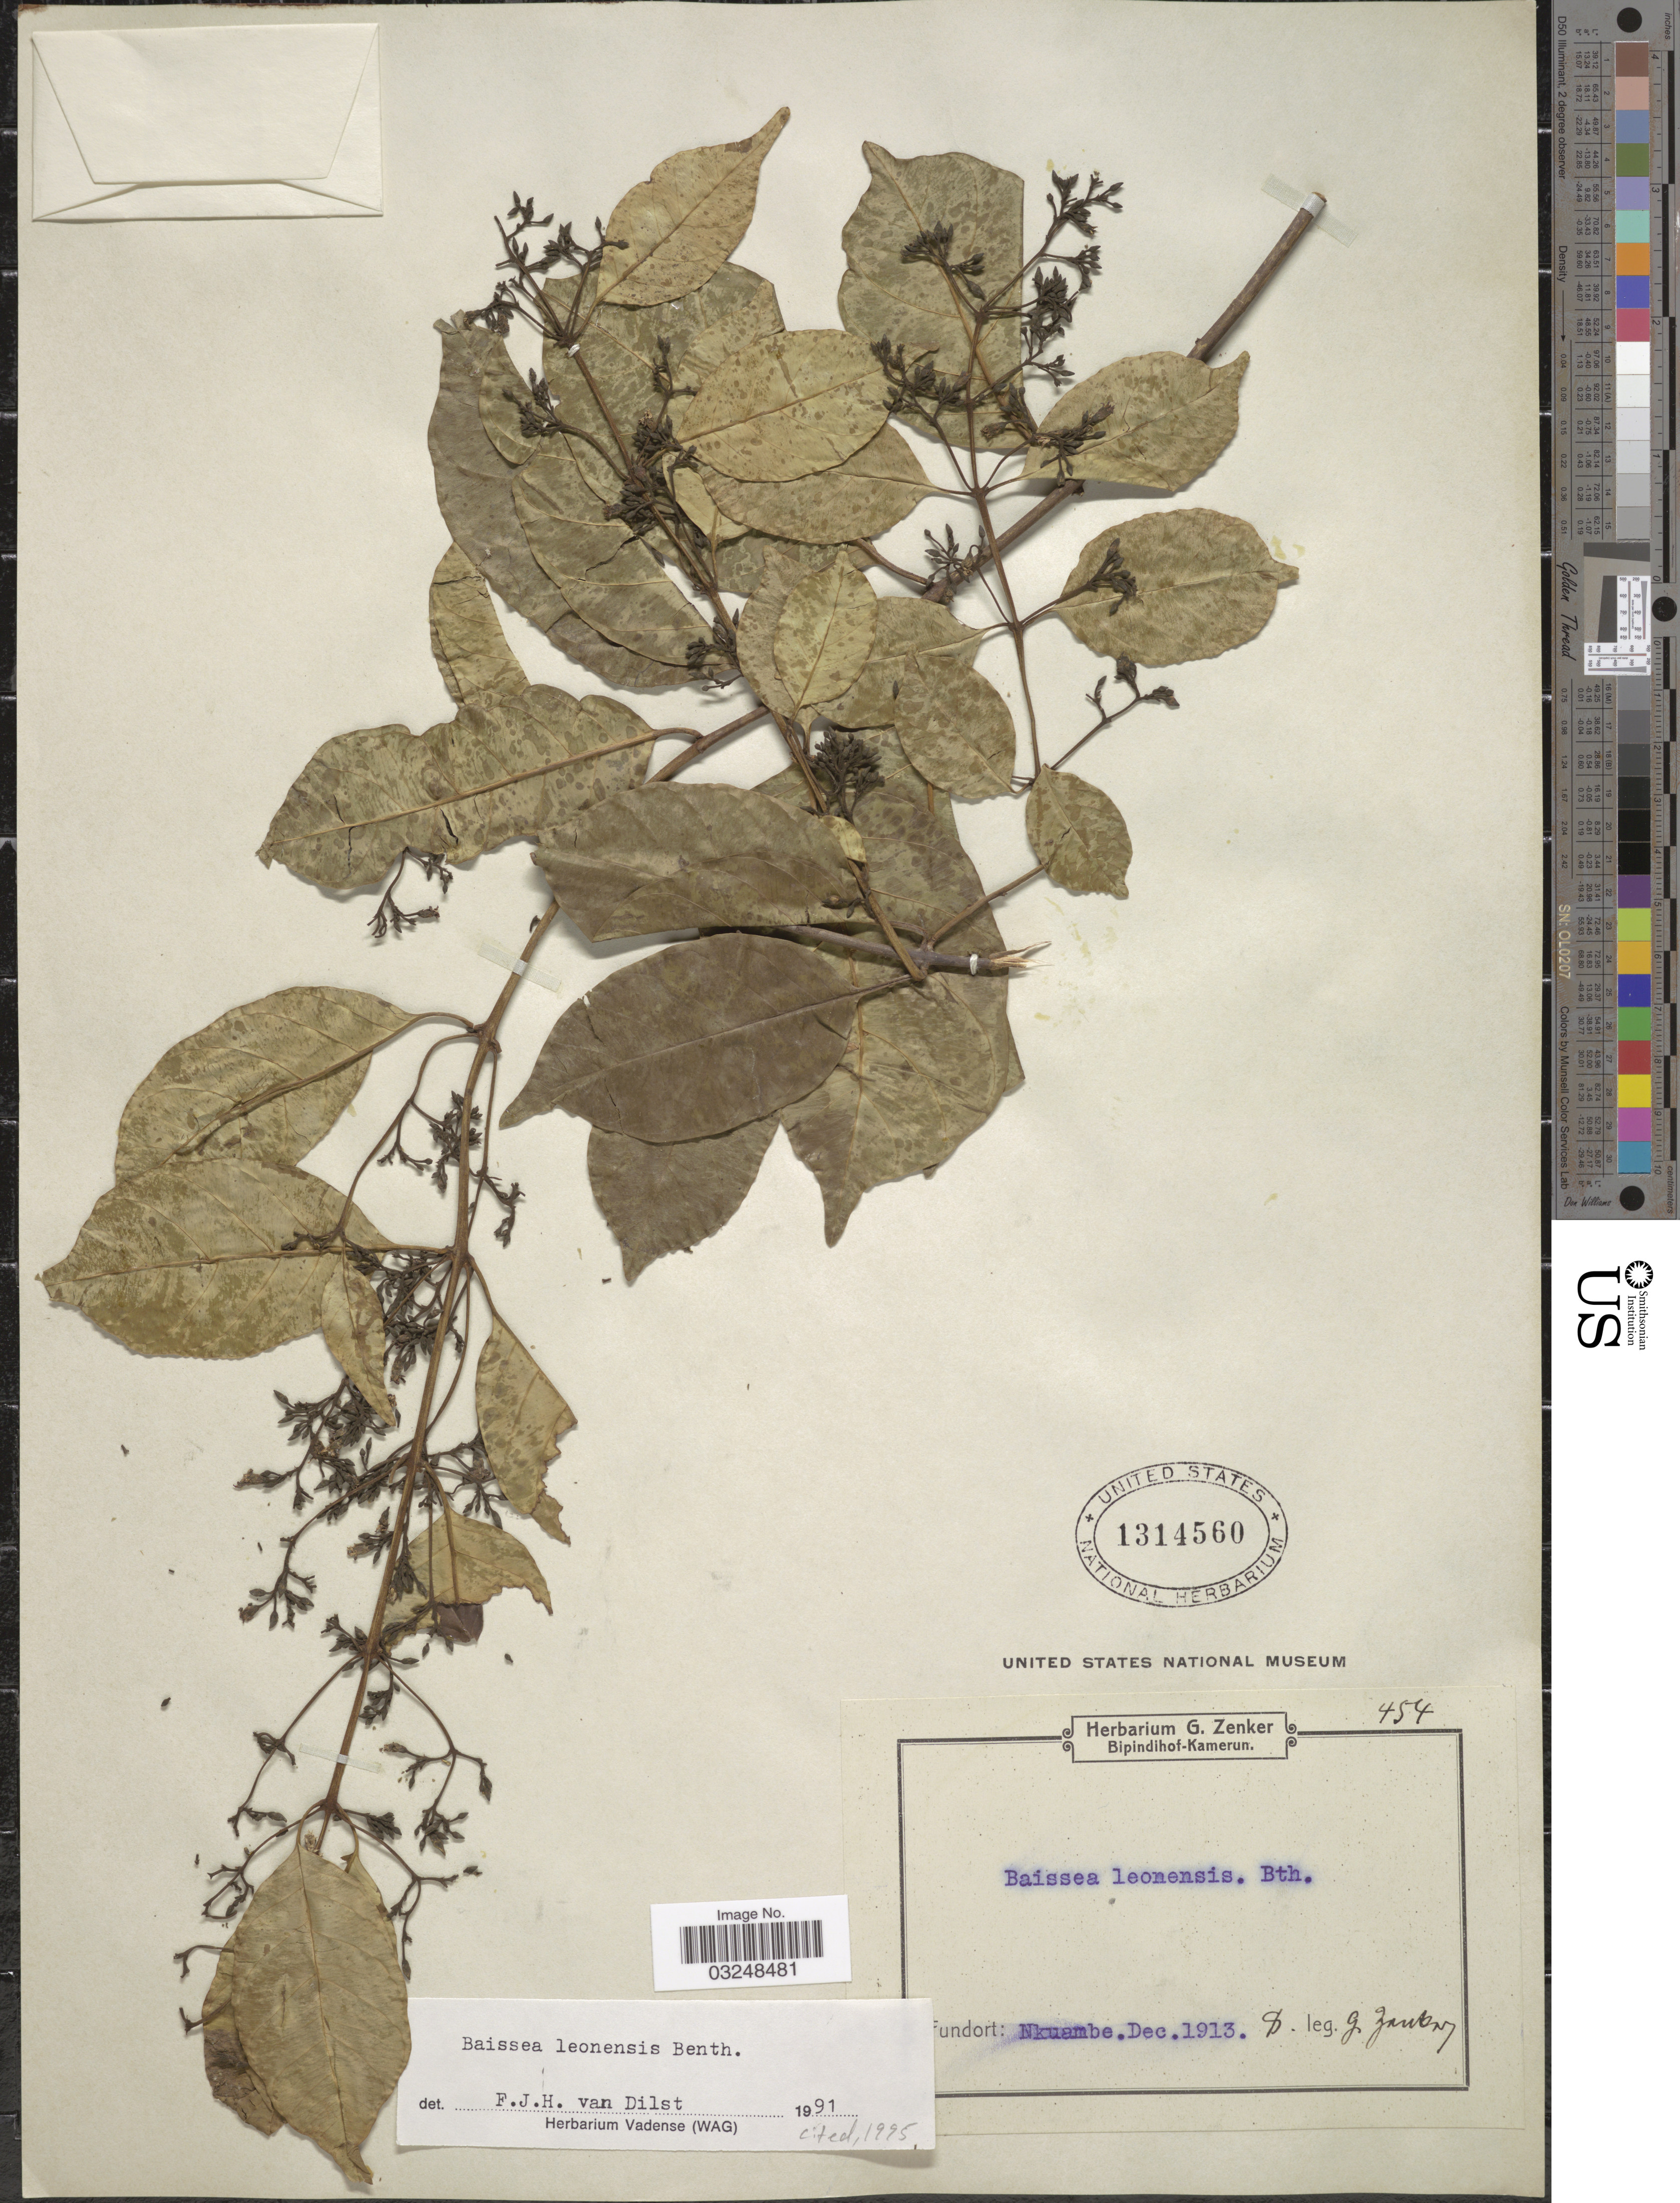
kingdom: Plantae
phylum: Tracheophyta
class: Magnoliopsida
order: Gentianales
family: Apocynaceae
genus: Baissea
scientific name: Baissea leonensis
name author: Benth.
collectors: G. A. Zenker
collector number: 454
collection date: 1913-12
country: Cameroon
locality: Bipindihof-Kamerun, Nkuambe.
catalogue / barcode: US 1314560